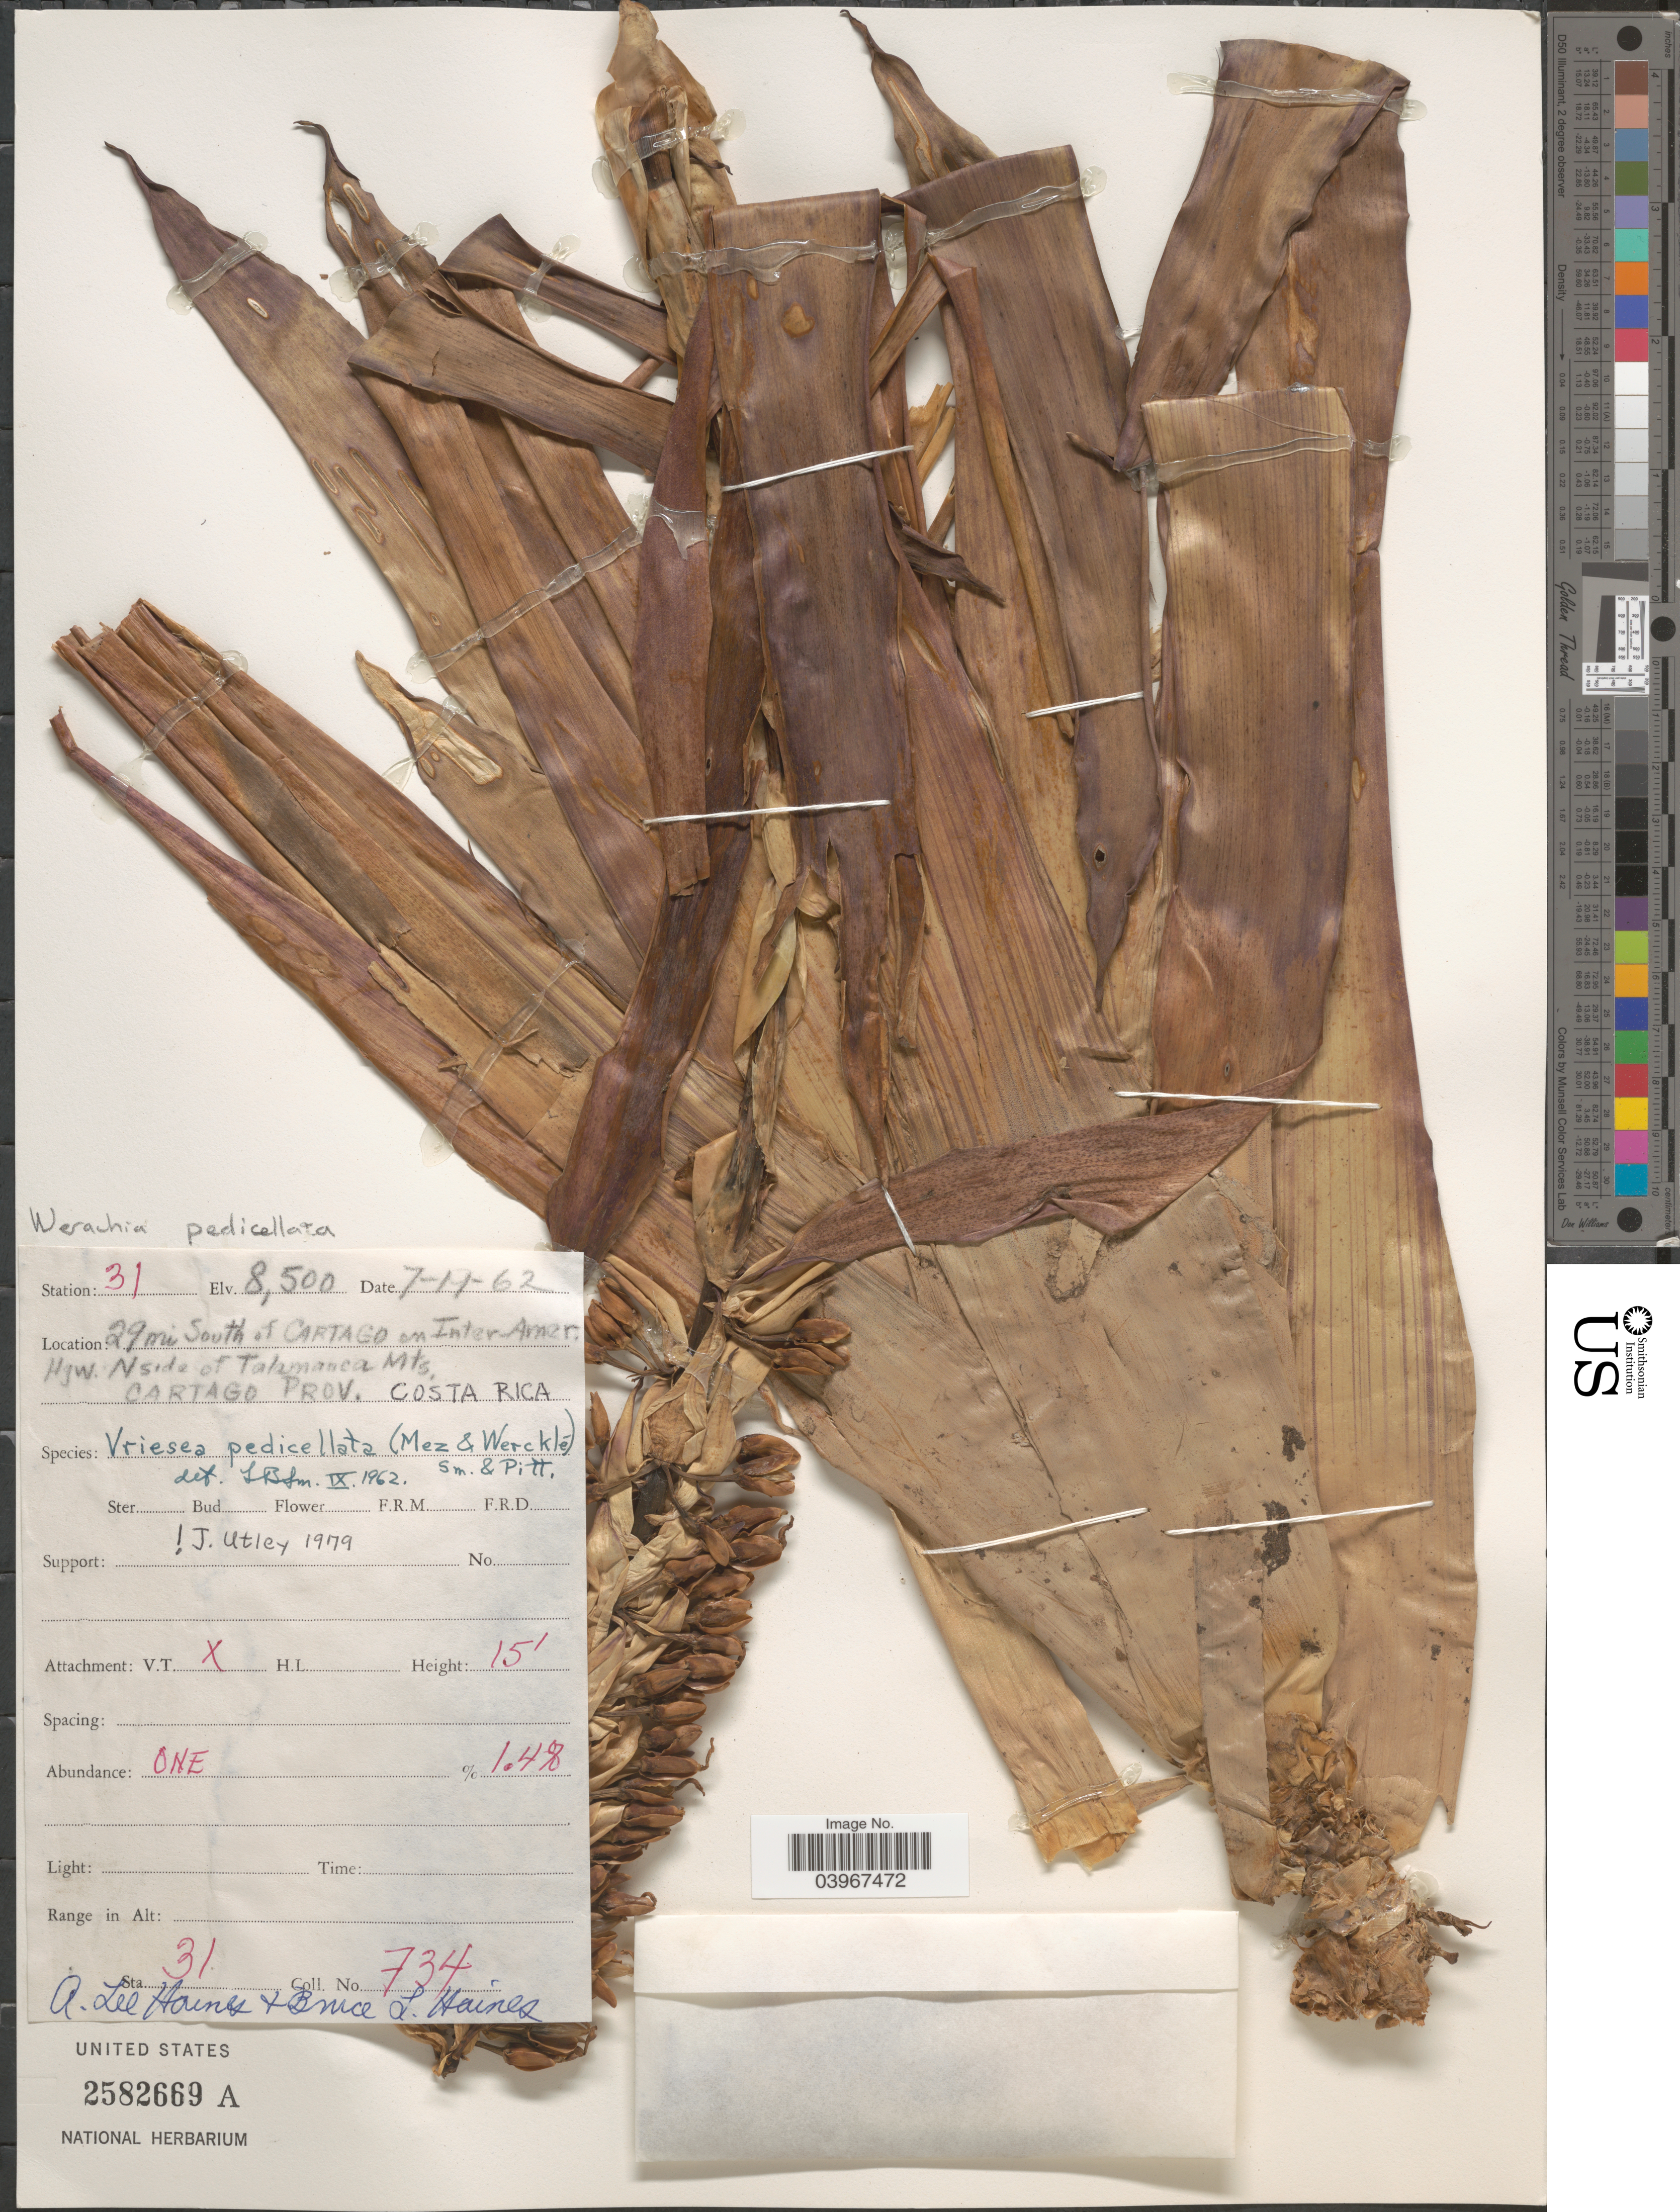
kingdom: Plantae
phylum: Tracheophyta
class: Liliopsida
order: Poales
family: Bromeliaceae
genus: Werauhia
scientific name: Werauhia pedicellata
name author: (Mez & Wercklé) J.R. Grant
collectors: A. L. Haines & B. L. Haines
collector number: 734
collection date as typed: Transcribed d/m/y: 19/7/62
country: Costa Rica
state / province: Cartago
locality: Station 31. 29 mi South of Cartago on Inter-Amer. Hgw. N side of Talamanca Mts.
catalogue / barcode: US 2582669A